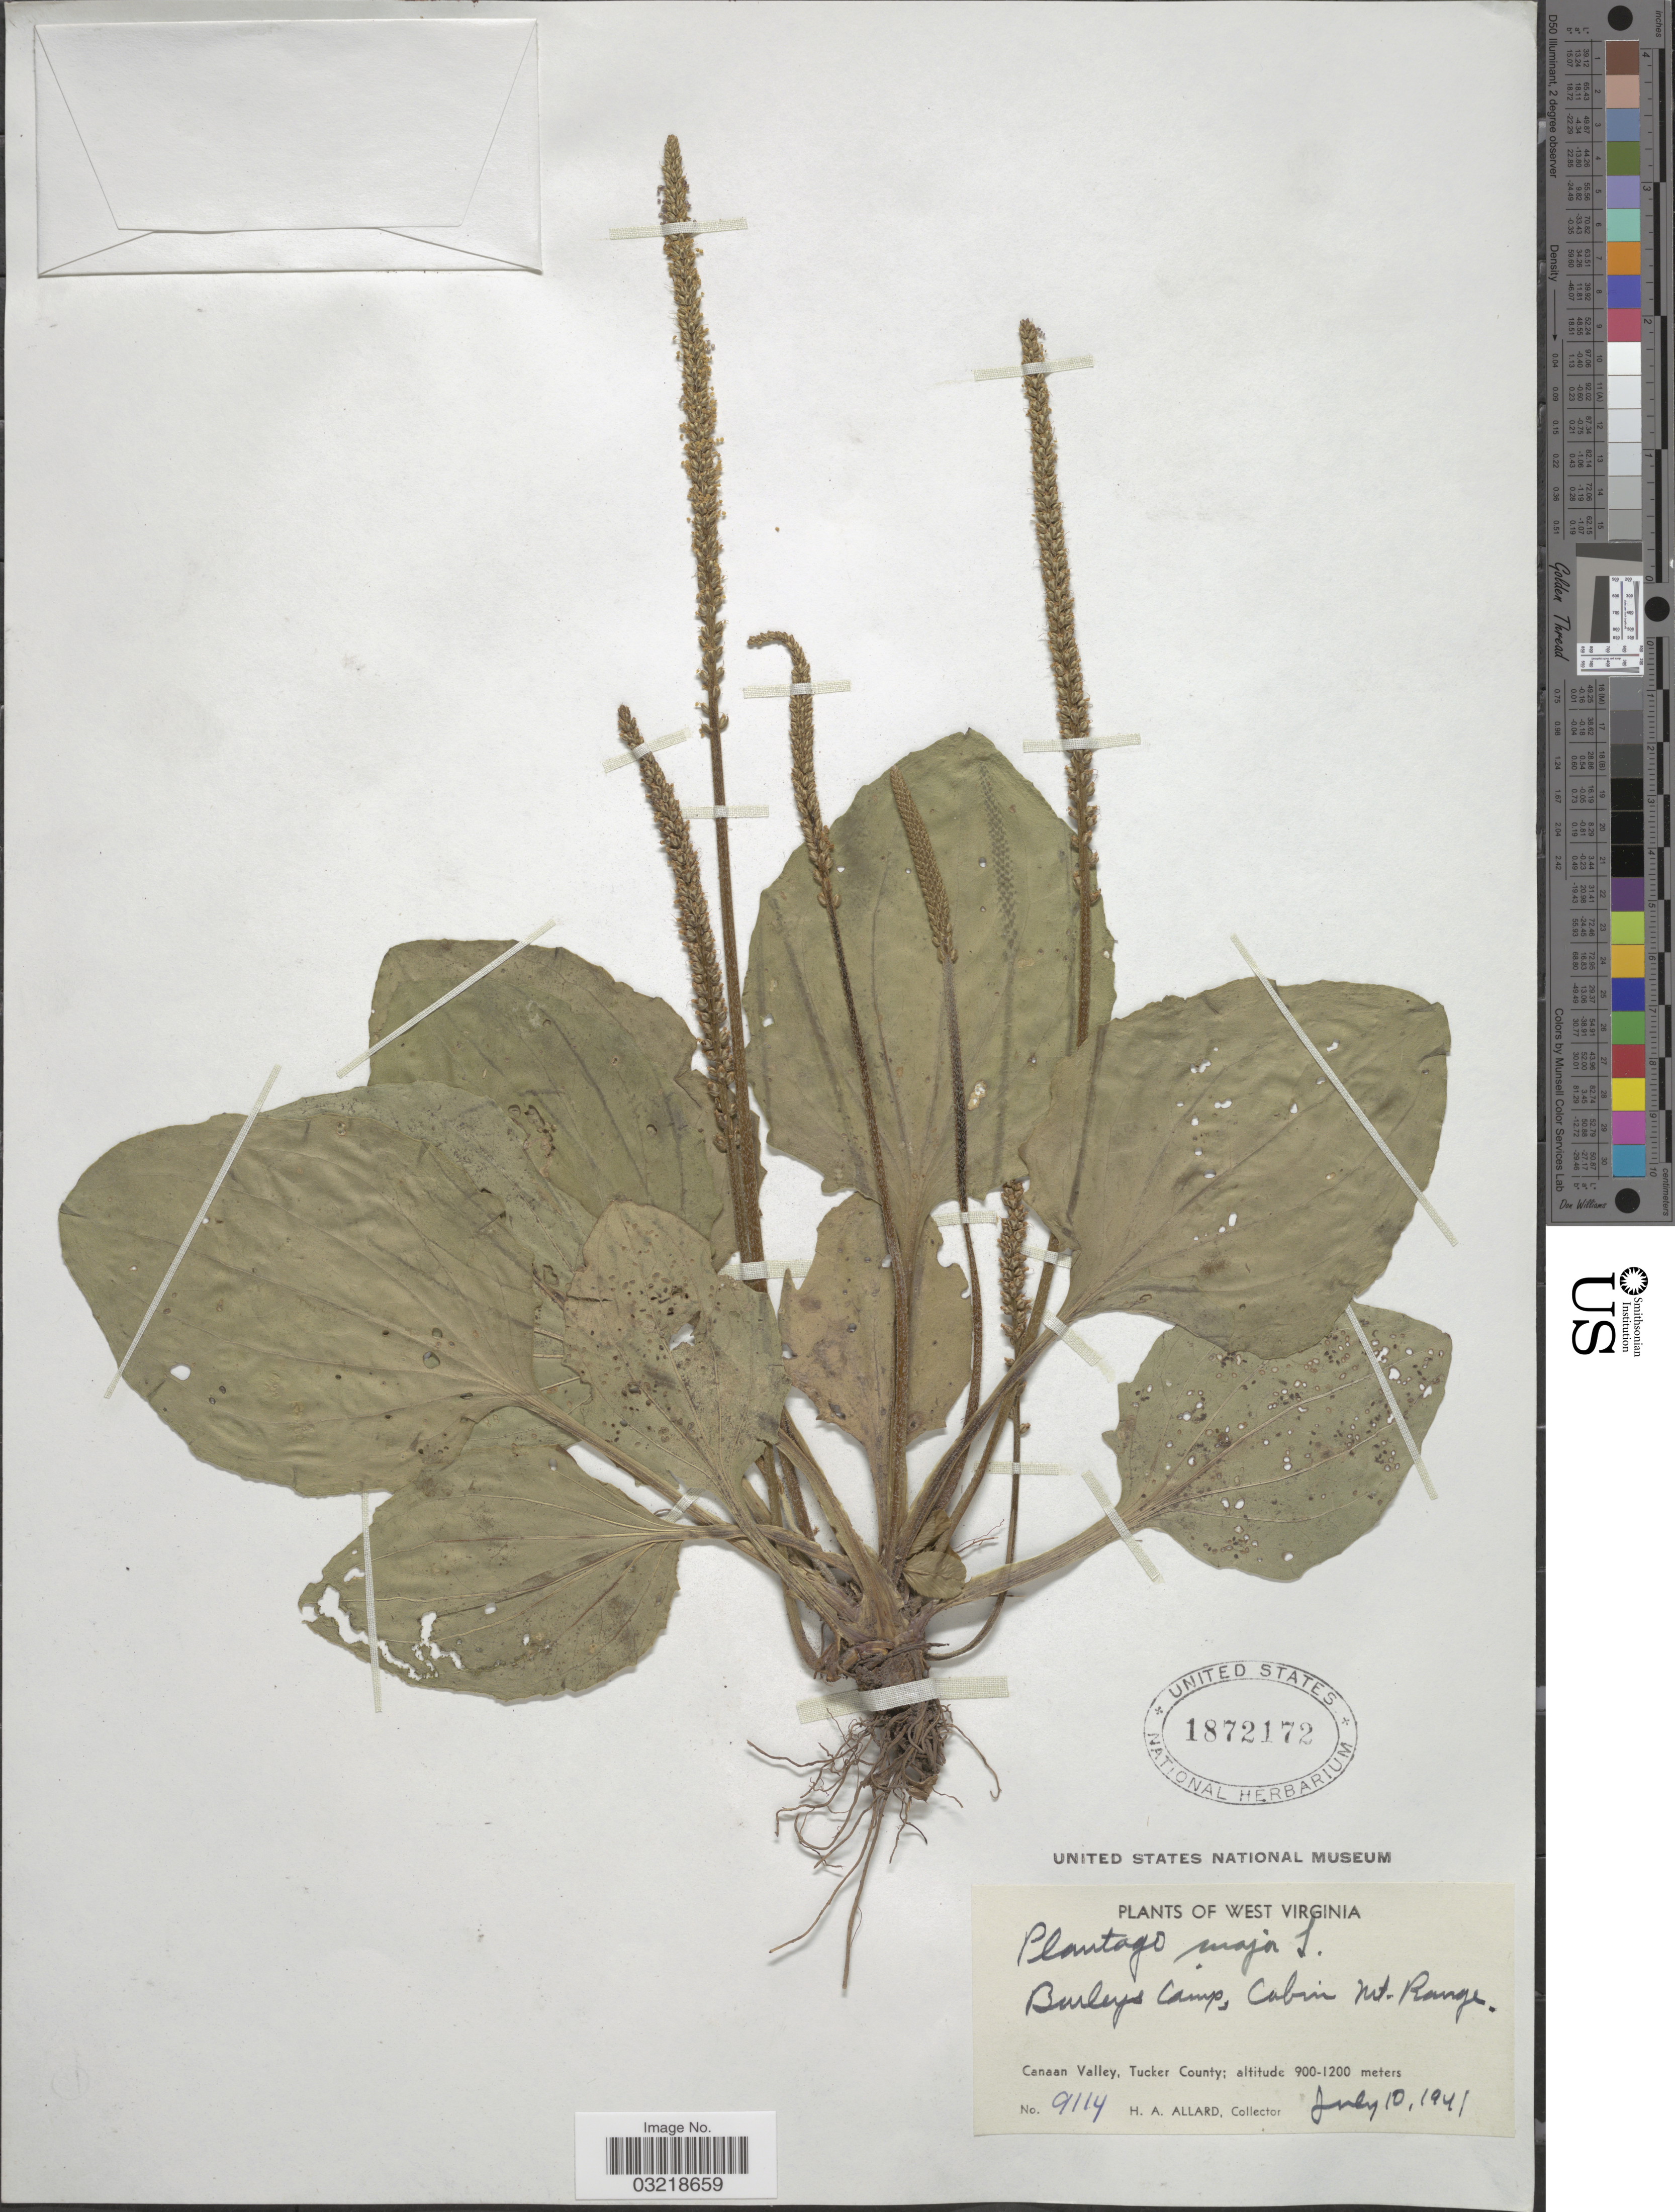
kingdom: Plantae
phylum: Tracheophyta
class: Magnoliopsida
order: Lamiales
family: Plantaginaceae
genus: Plantago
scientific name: Plantago major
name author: L.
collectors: H. A. Allard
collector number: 9114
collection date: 1941-07-10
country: United States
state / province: West Virginia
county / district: Tucker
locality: Burleys Camp, Cabin Mt. Range. Canaan Valley, Tucker County.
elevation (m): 900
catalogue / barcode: US 1872172